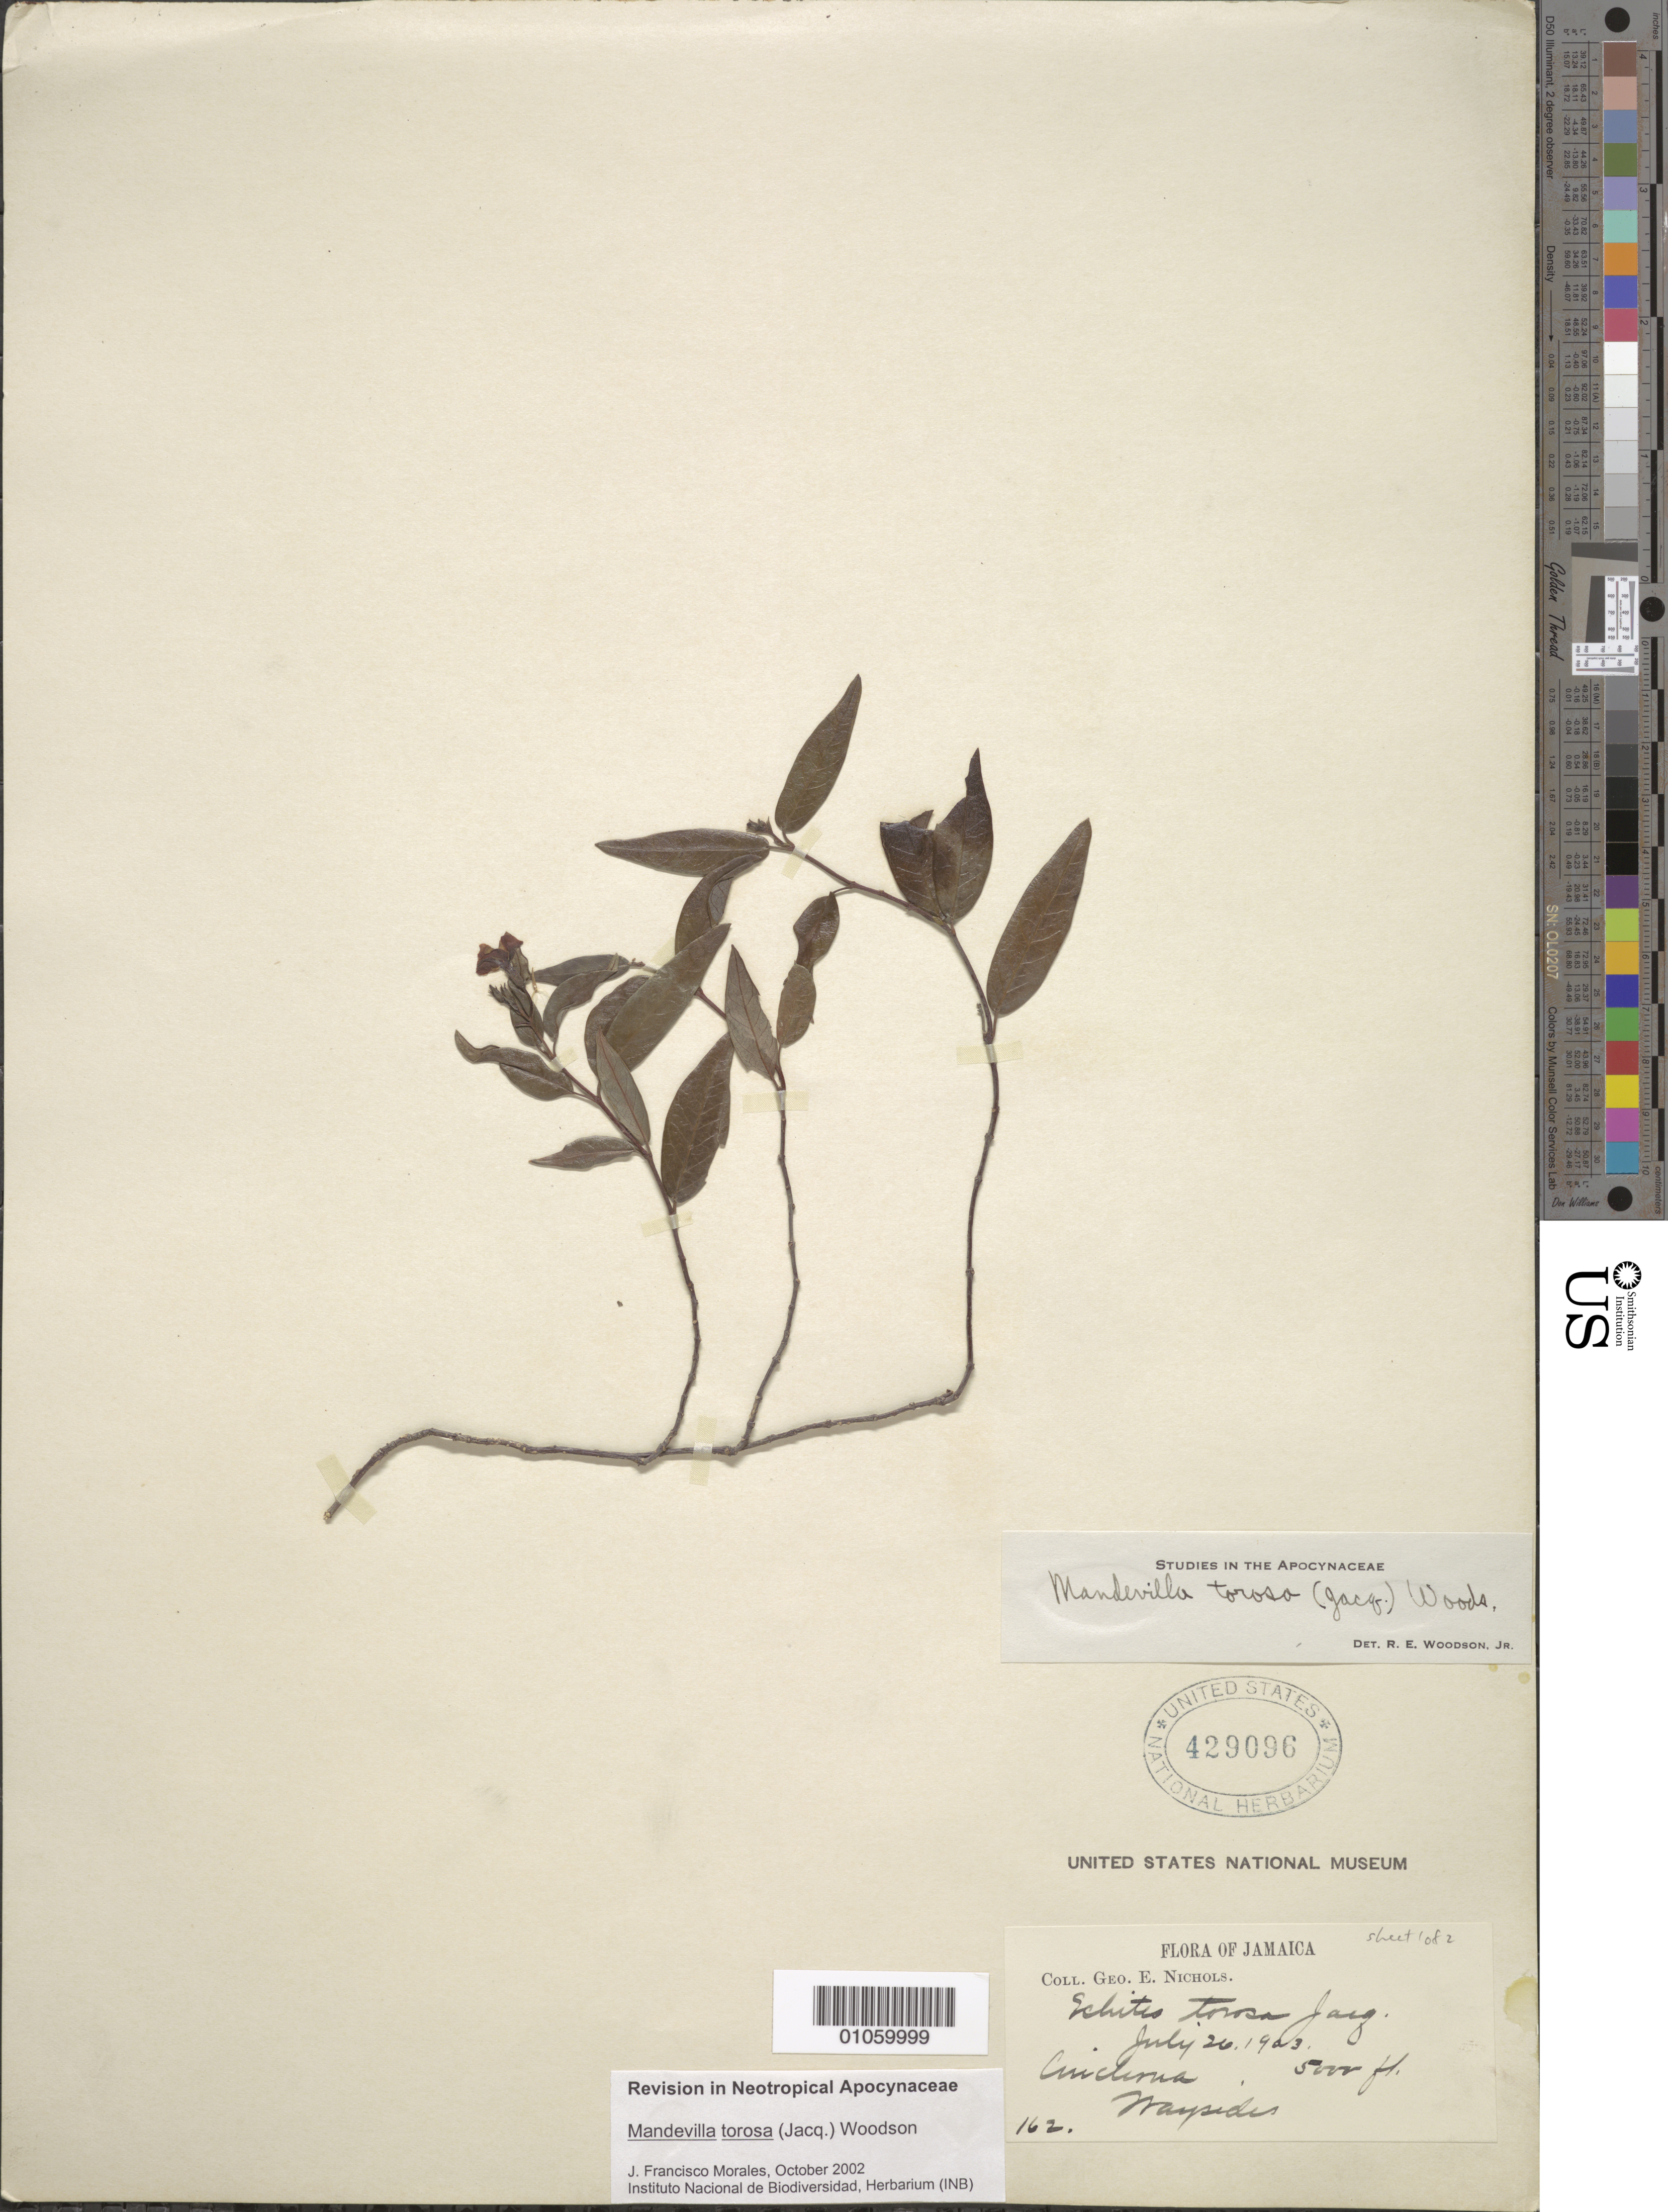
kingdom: Plantae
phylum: Tracheophyta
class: Magnoliopsida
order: Gentianales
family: Apocynaceae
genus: Mandevilla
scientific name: Mandevilla torosa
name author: (Jacq.) Woodson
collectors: G. E. Nichols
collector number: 162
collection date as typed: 26 Jul 1903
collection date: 1903-07-26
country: Jamaica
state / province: Saint Andrew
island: Jamaica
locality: Waysides, Cinchona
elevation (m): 1524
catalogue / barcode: US 429096